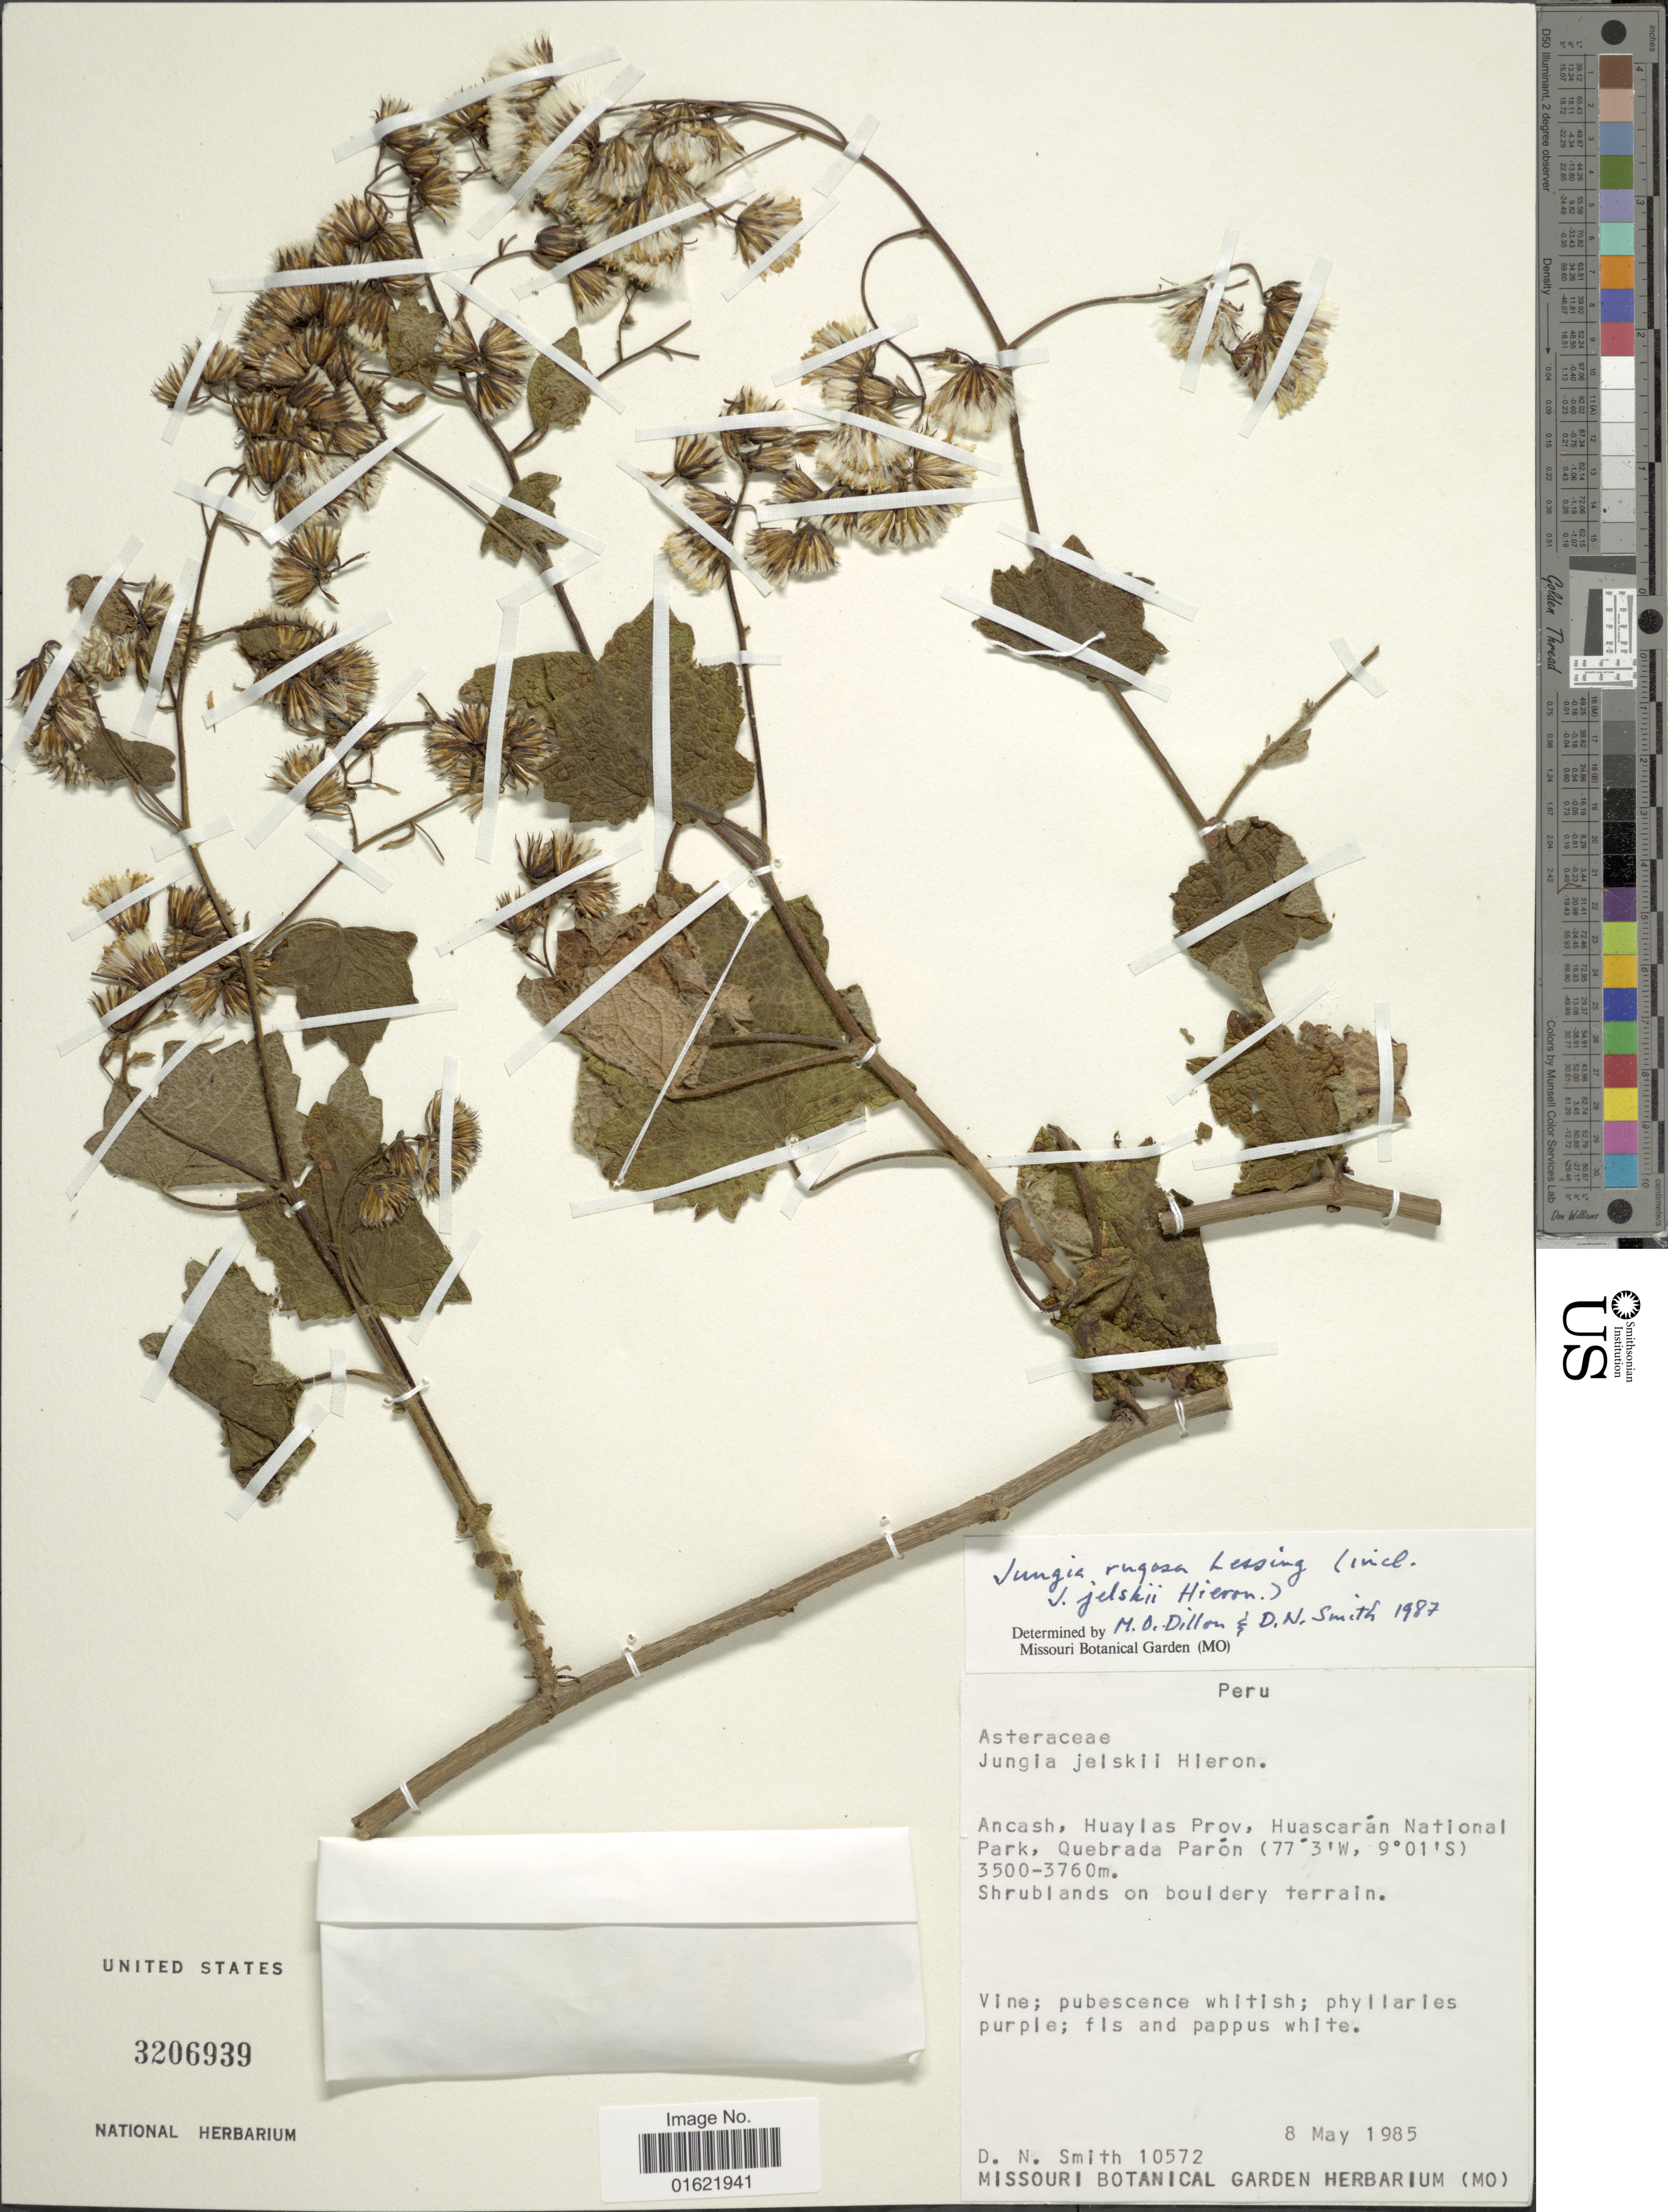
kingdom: Plantae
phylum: Tracheophyta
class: Magnoliopsida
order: Asterales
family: Asteraceae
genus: Jungia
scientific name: Jungia rugosa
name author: Less.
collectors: D. Smith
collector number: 10572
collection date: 1985-05-08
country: Peru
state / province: Ancash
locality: Ancash, Huaylas Prov. HUascaran National Park, Quebrada Paron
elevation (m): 3500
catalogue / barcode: US 3206939